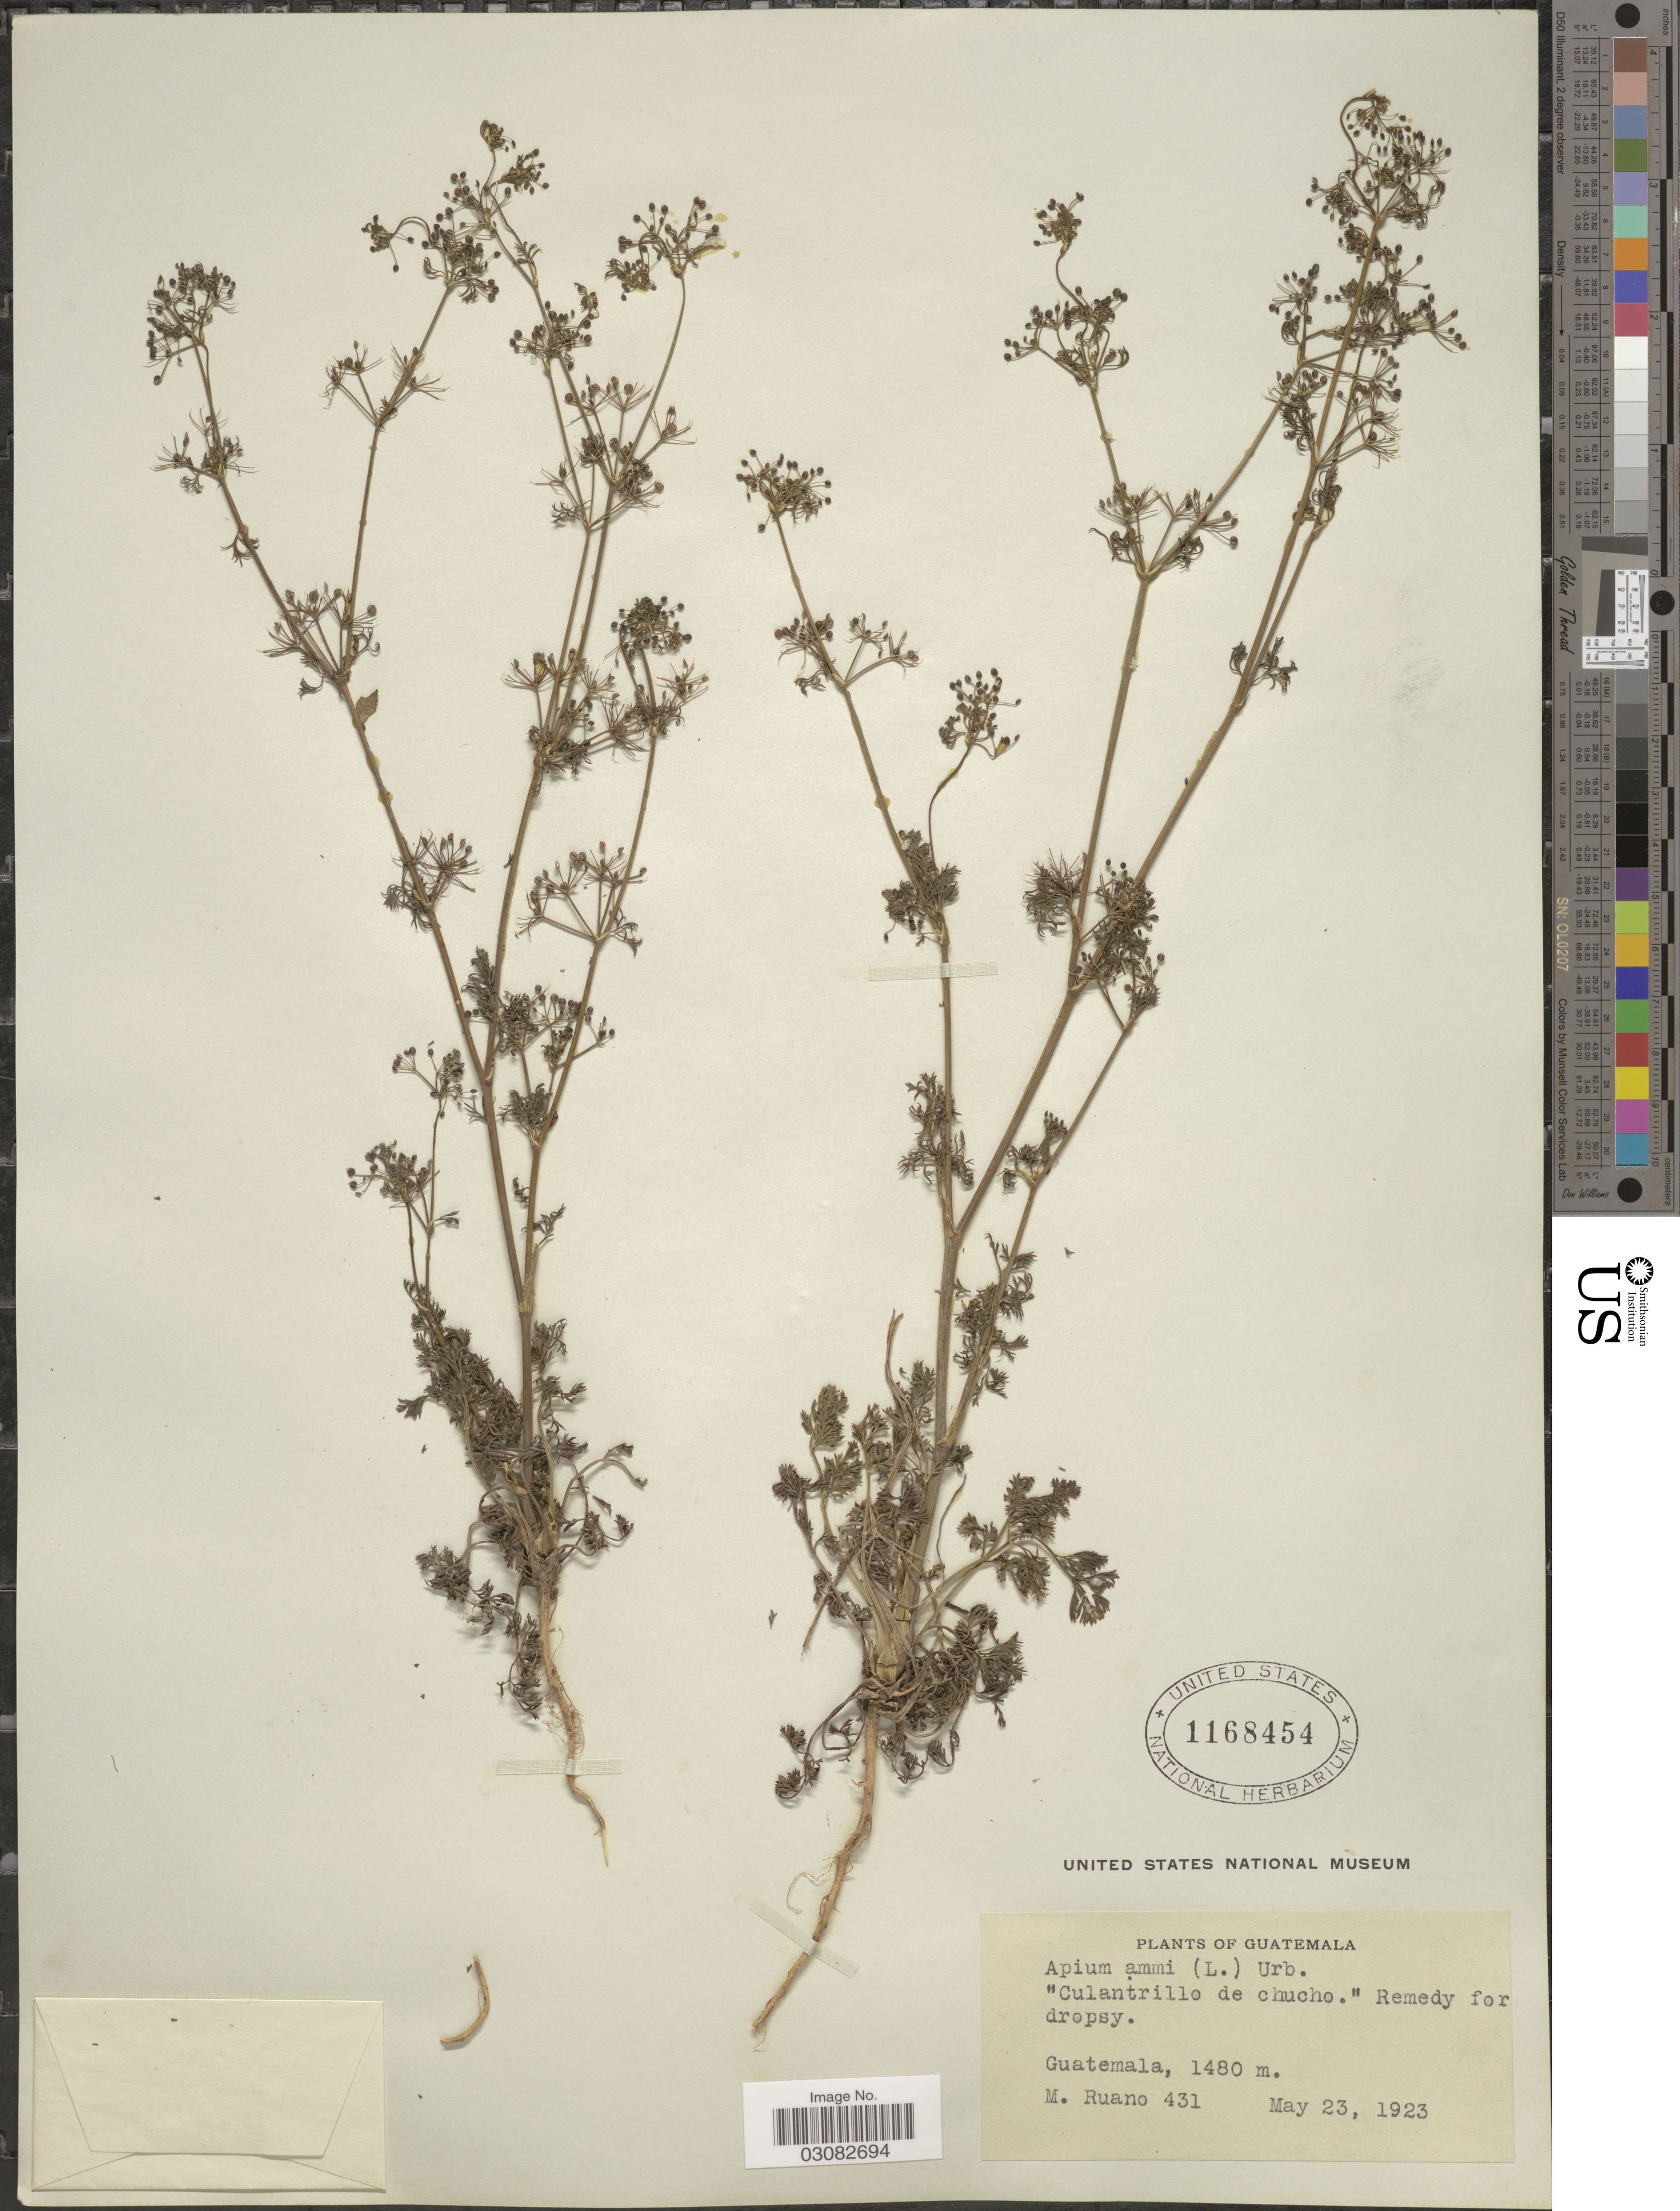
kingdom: Plantae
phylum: Tracheophyta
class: Magnoliopsida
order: Apiales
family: Apiaceae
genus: Apium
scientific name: Apium ammi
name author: (Jacq.) Urb.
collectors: M. Ruano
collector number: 431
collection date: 1923-05-23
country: Guatemala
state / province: Guatemala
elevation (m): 1480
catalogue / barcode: US 1168454